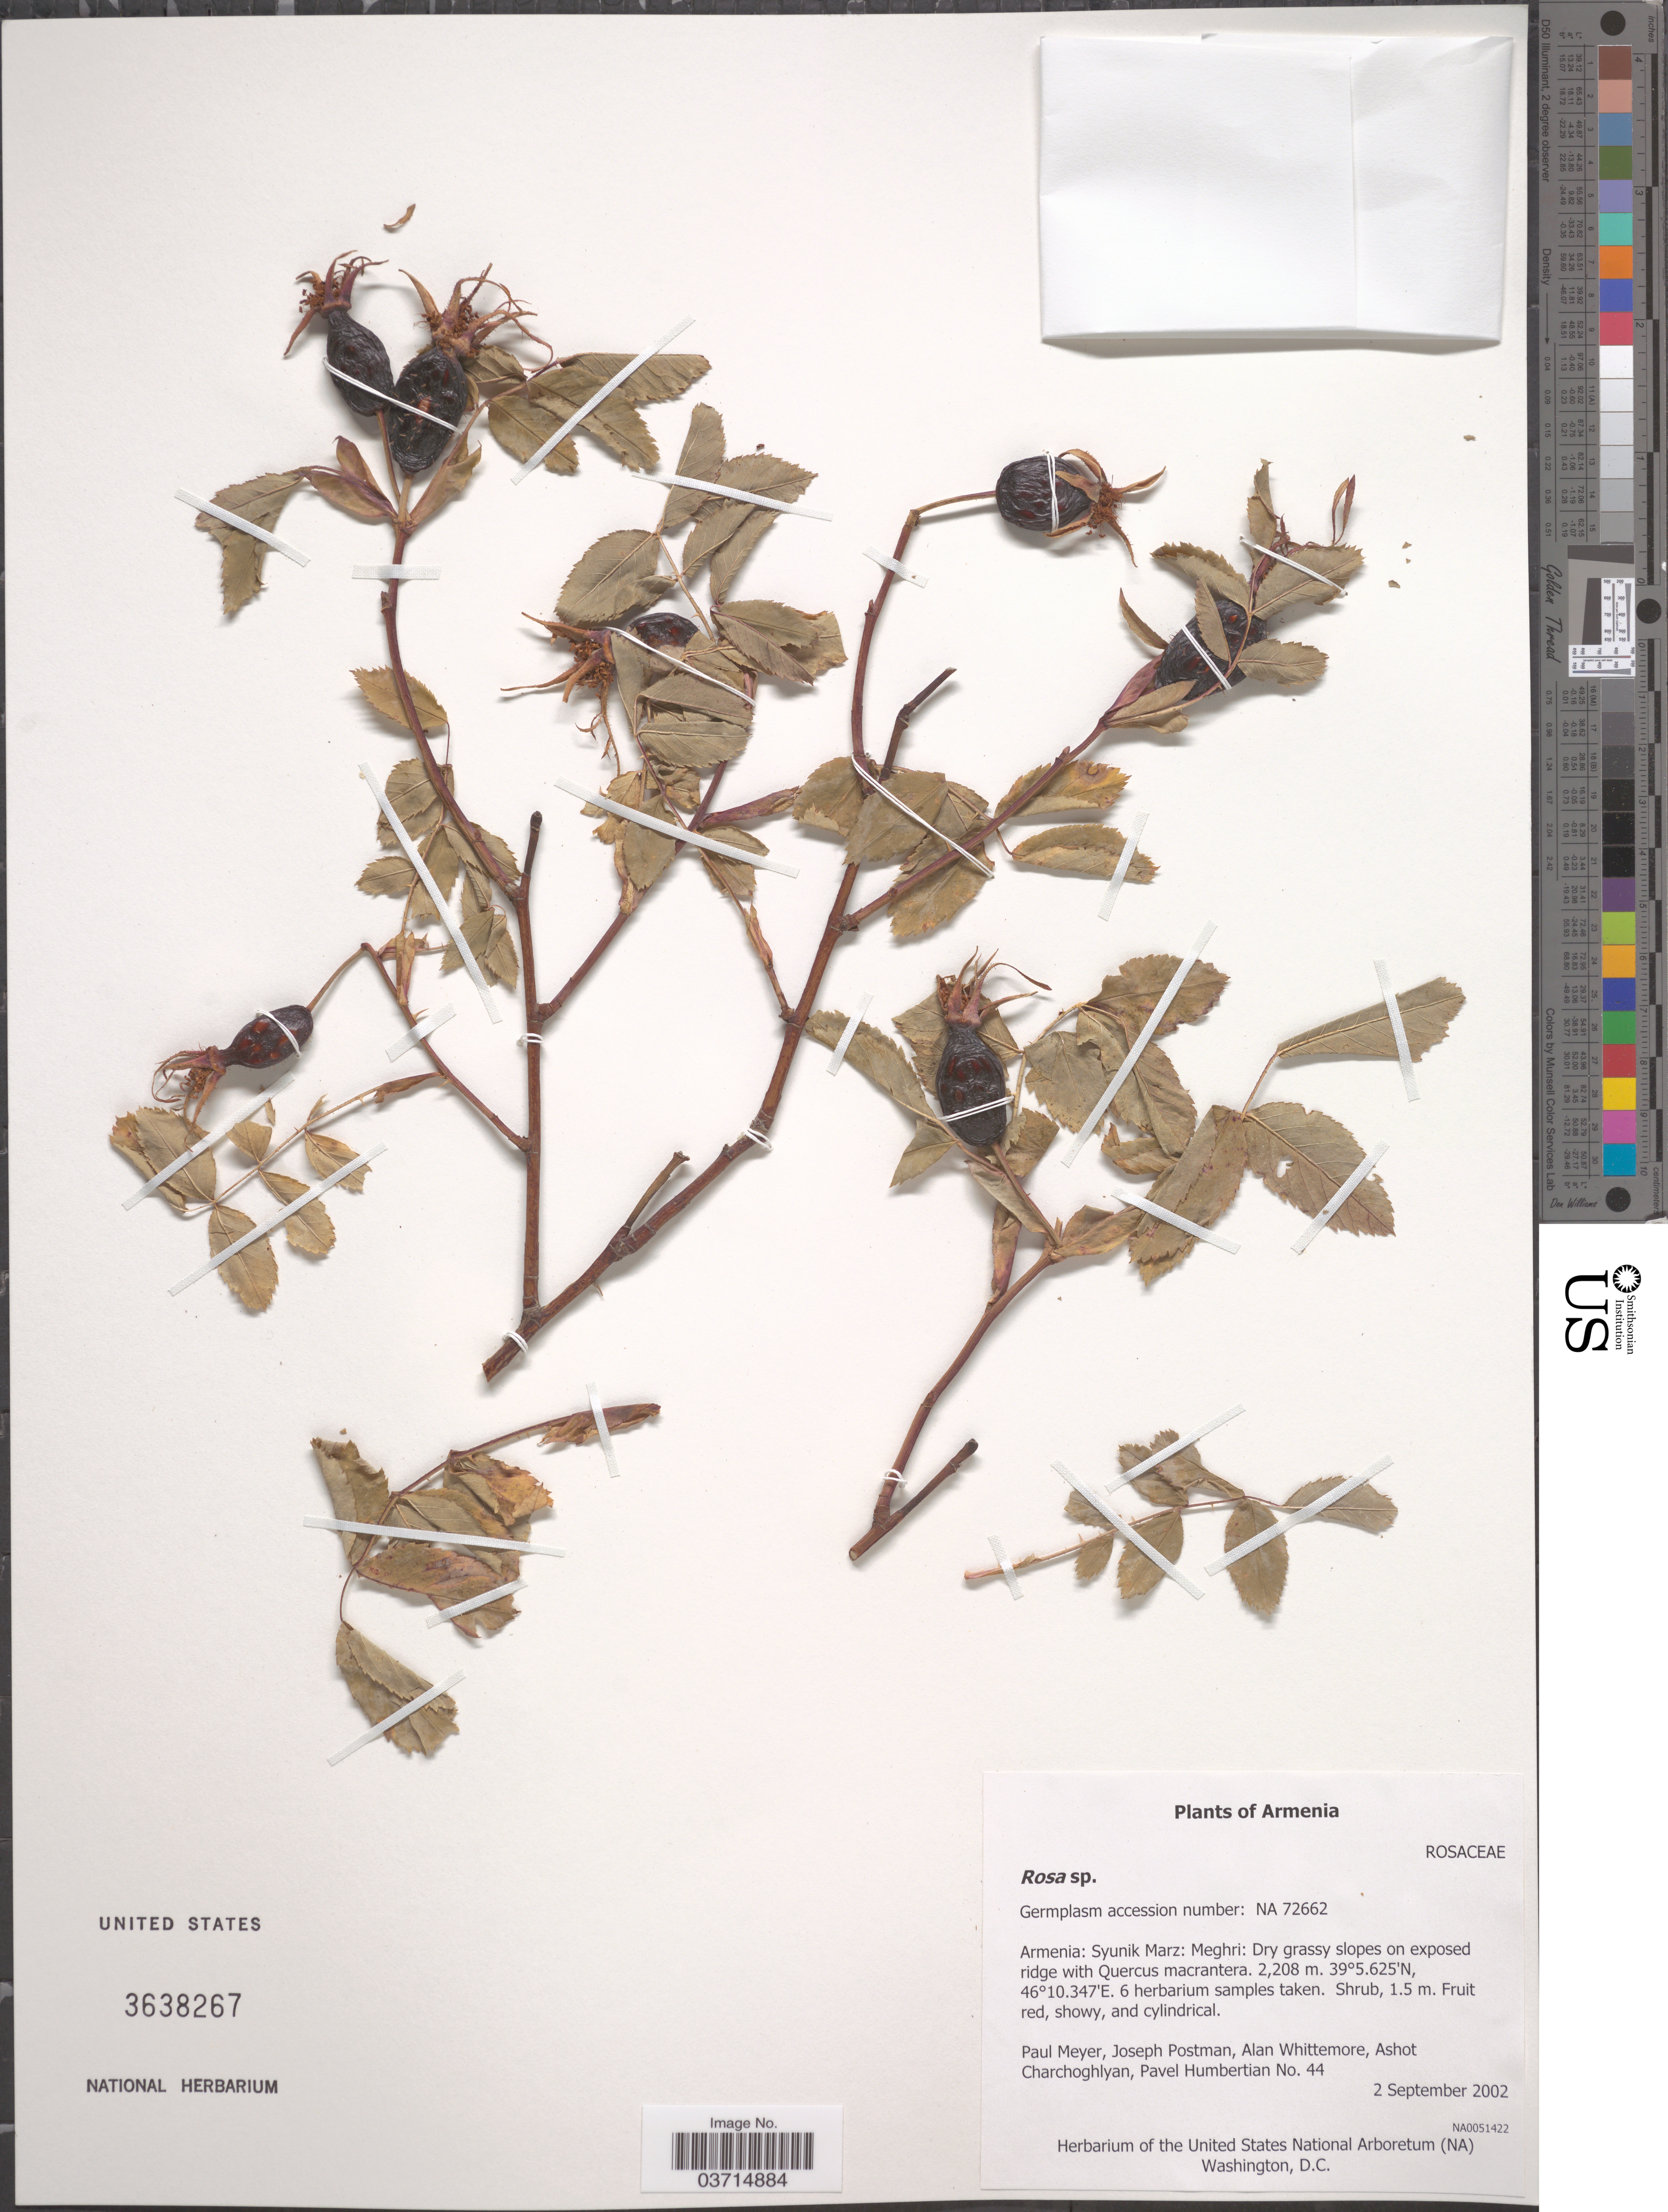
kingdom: Plantae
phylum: Tracheophyta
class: Magnoliopsida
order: Rosales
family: Rosaceae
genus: Rosa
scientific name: Rosa sp.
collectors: P. Meyer, J. Postman, A. T. Whittemore, A. Charchoghlyan & P. Humbertain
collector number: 44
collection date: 2002-09-02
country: Armenia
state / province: Syunik'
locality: Syunik Marz: Meghri.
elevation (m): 2208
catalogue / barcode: US 3638267